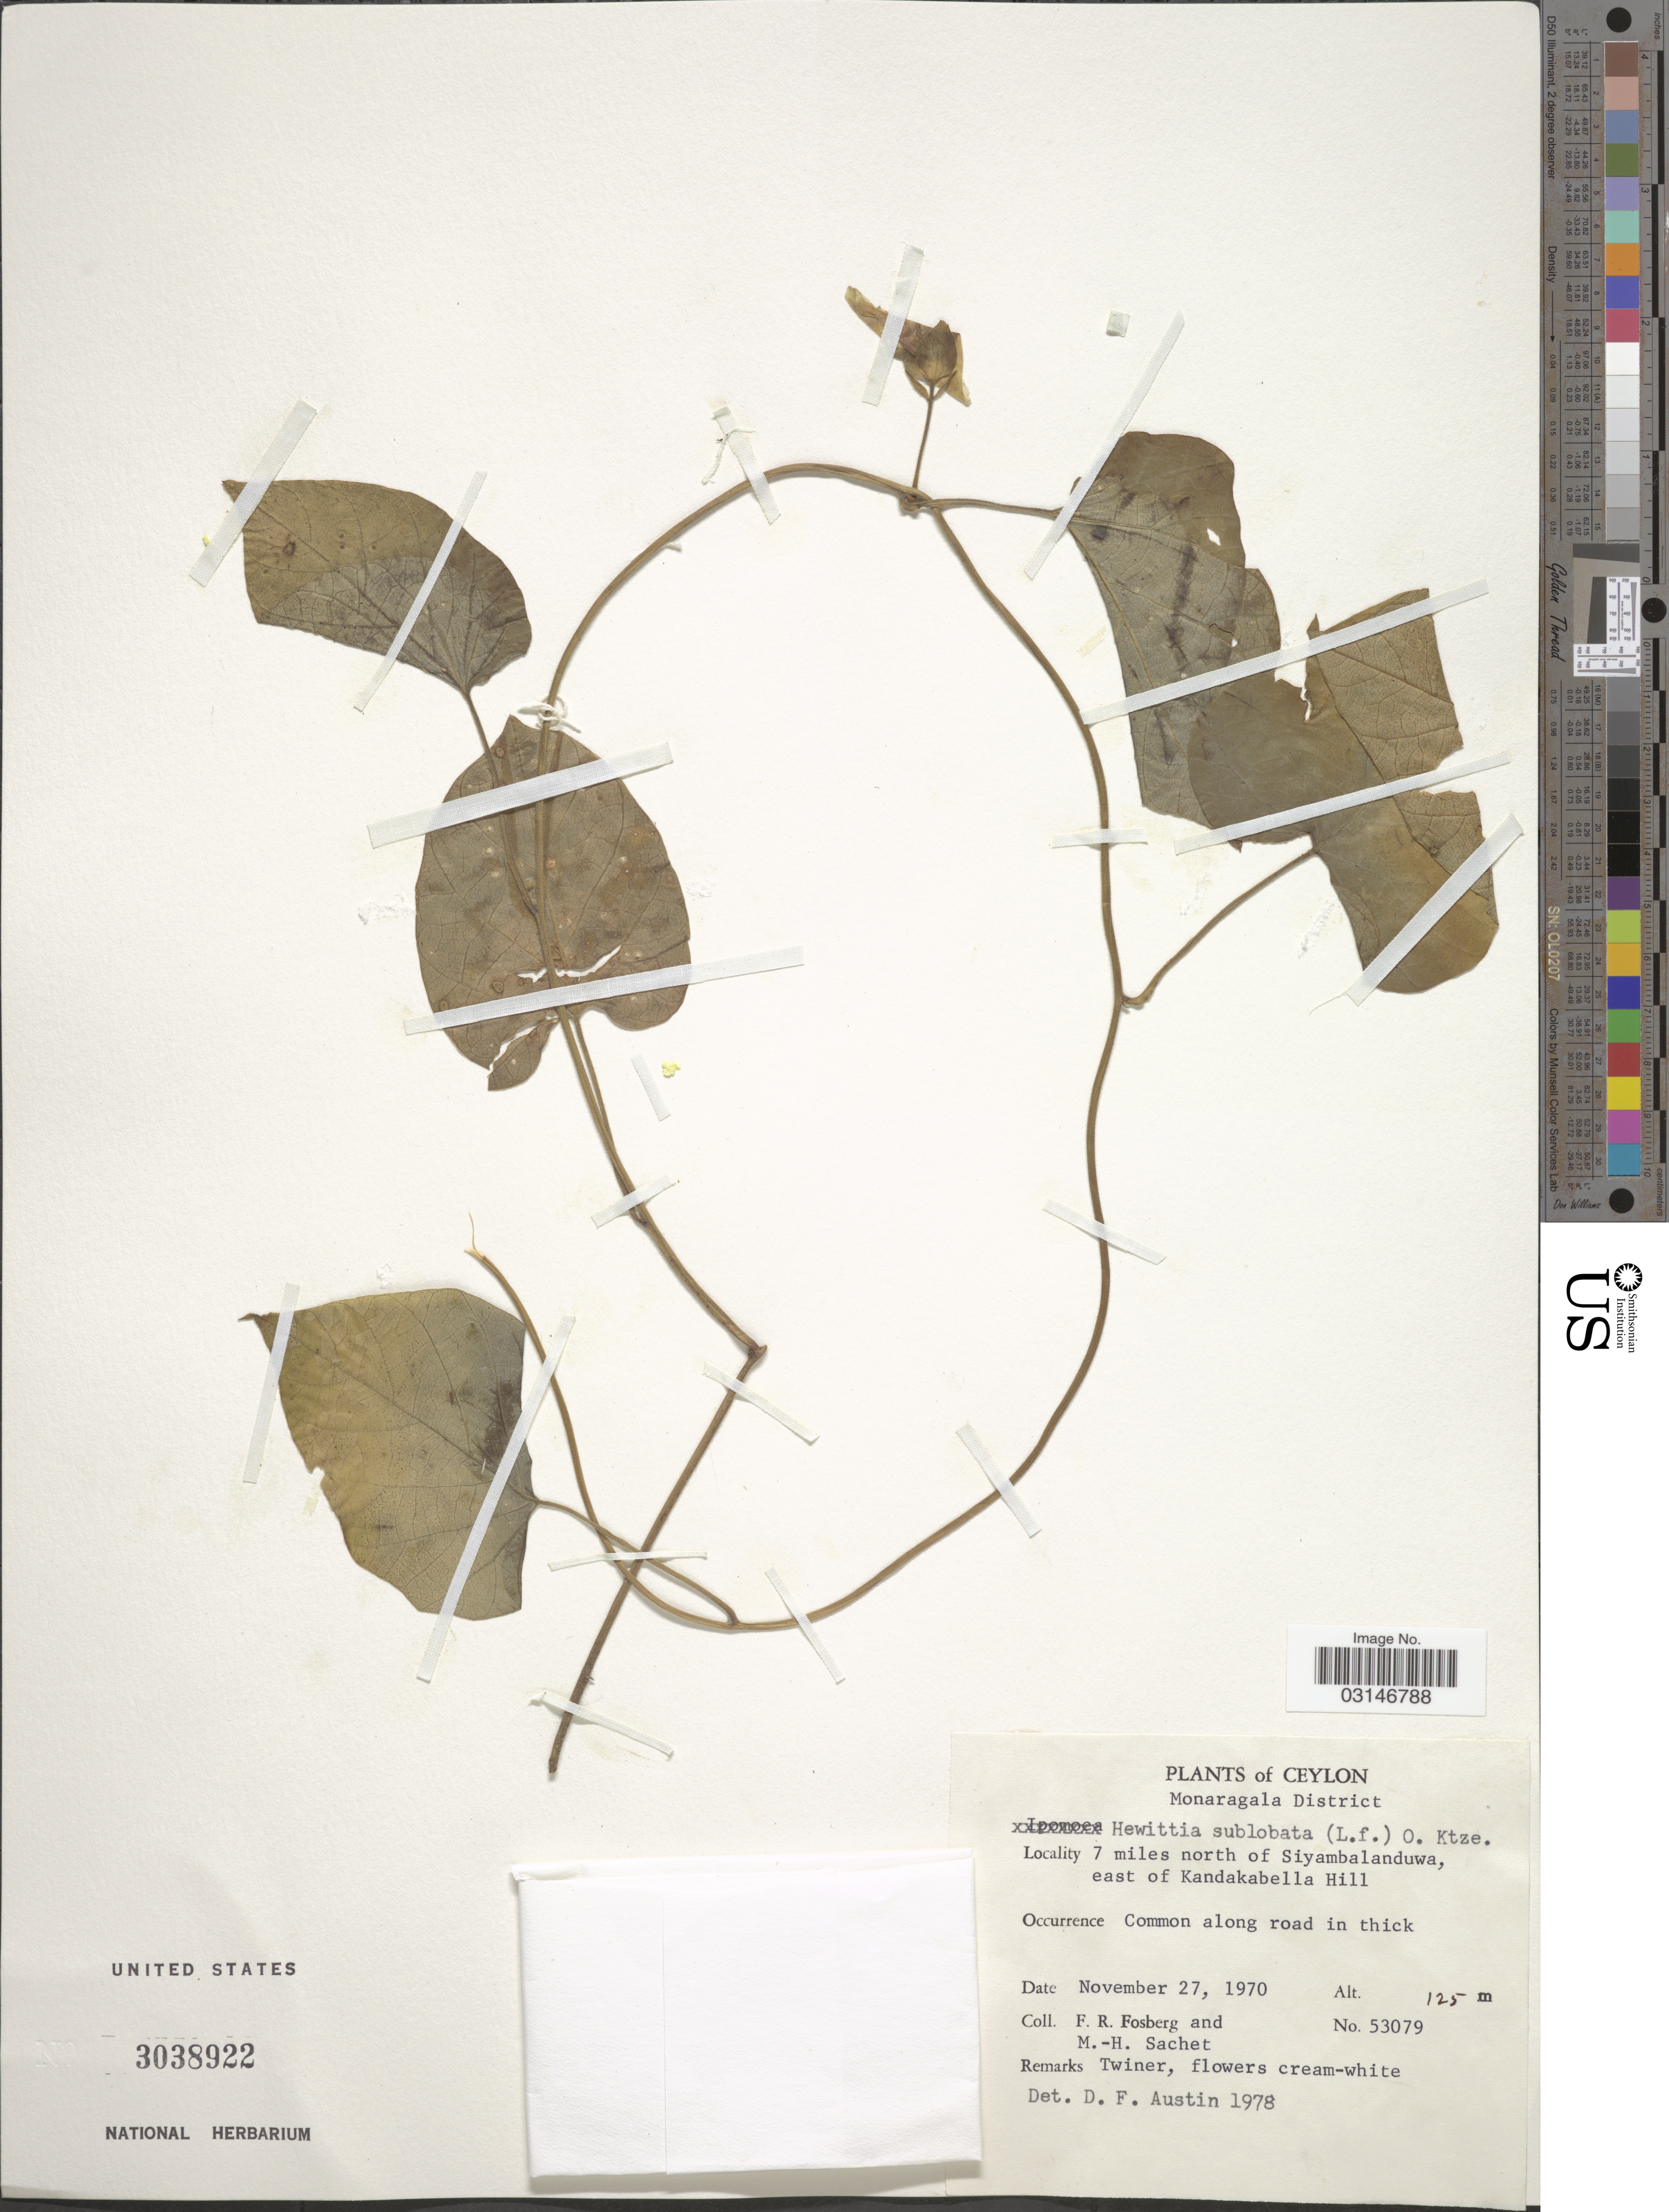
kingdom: Plantae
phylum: Tracheophyta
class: Magnoliopsida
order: Solanales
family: Convolvulaceae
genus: Hewittia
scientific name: Hewittia sublobata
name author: (L. f.) Kuntze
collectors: F. R. Fosberg & M.-H. Sachet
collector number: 53079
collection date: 1970-11-27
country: Sri Lanka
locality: Ceylon, Monaragala District, 7 miles north of Siyambalanduwa, east of Kandakabella Hill.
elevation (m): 125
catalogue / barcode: US 3038922